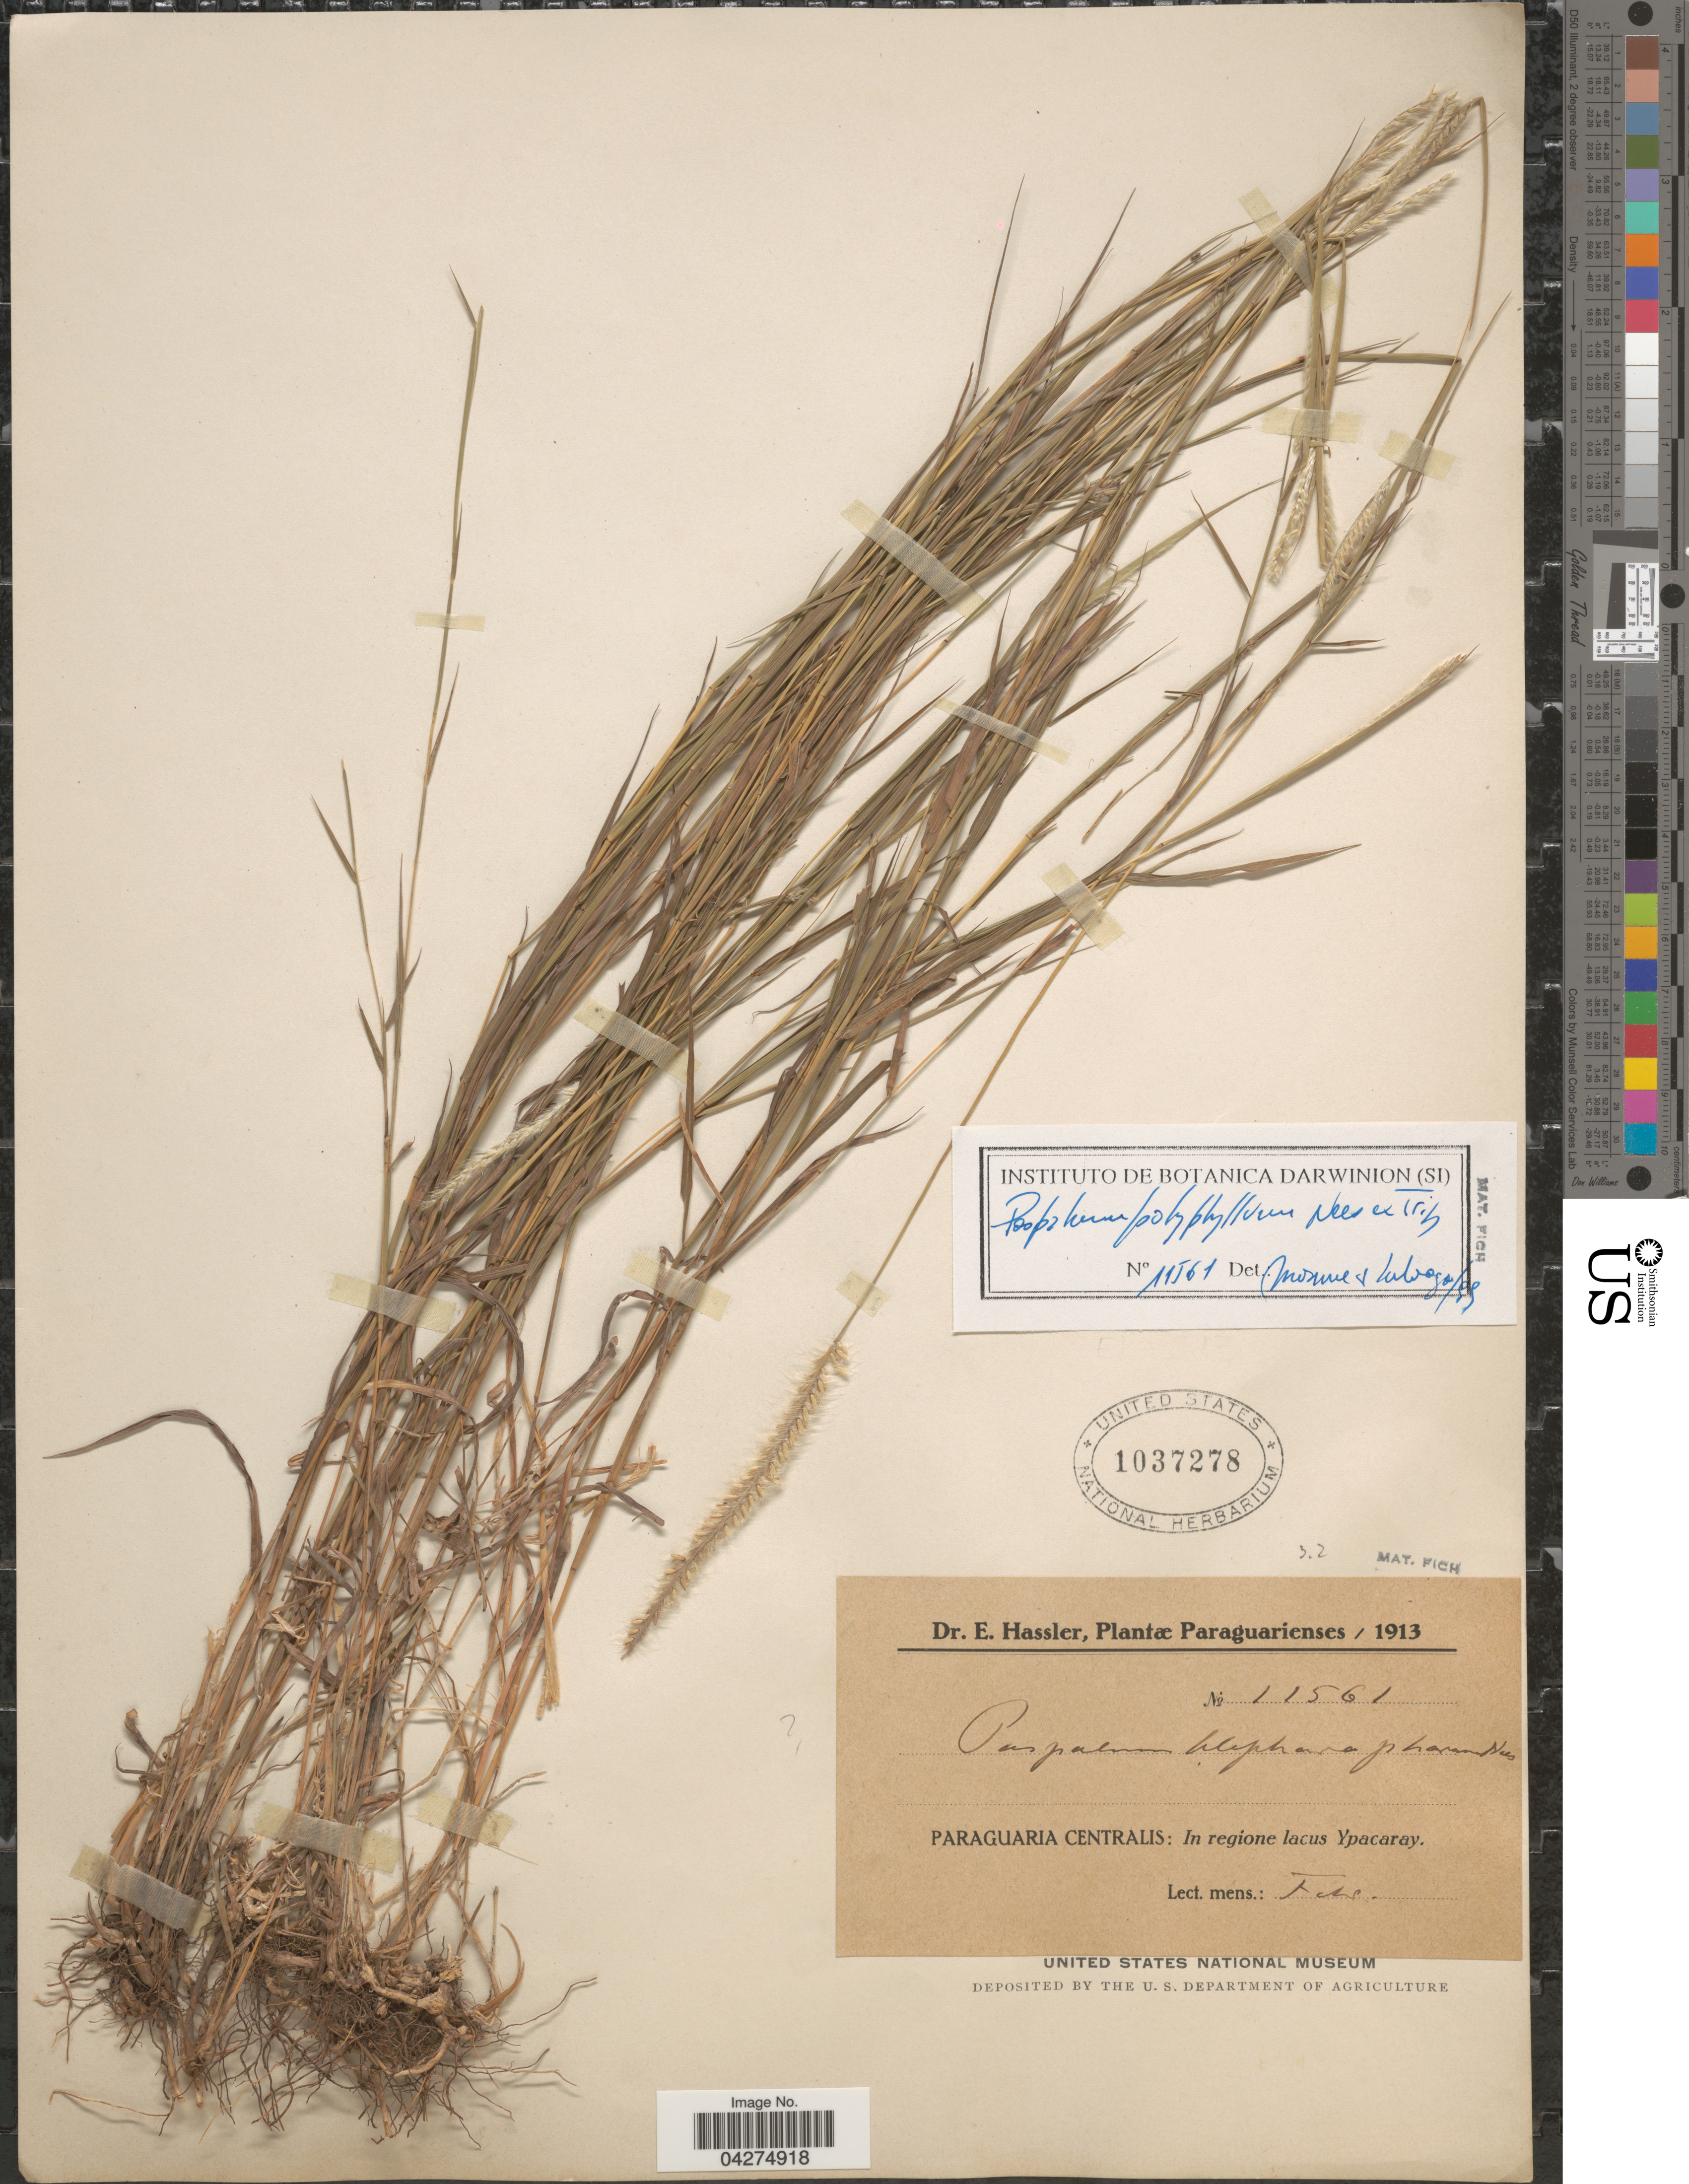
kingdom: Plantae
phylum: Tracheophyta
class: Liliopsida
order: Poales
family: Poaceae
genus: Paspalum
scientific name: Paspalum polyphyllum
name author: Nees ex Trin.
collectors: E. Hassler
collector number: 11561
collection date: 1913-02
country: Paraguay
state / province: Paraguari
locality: Paraguaria Centralis: In regione lacus Ypacaray.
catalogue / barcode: US 1037278